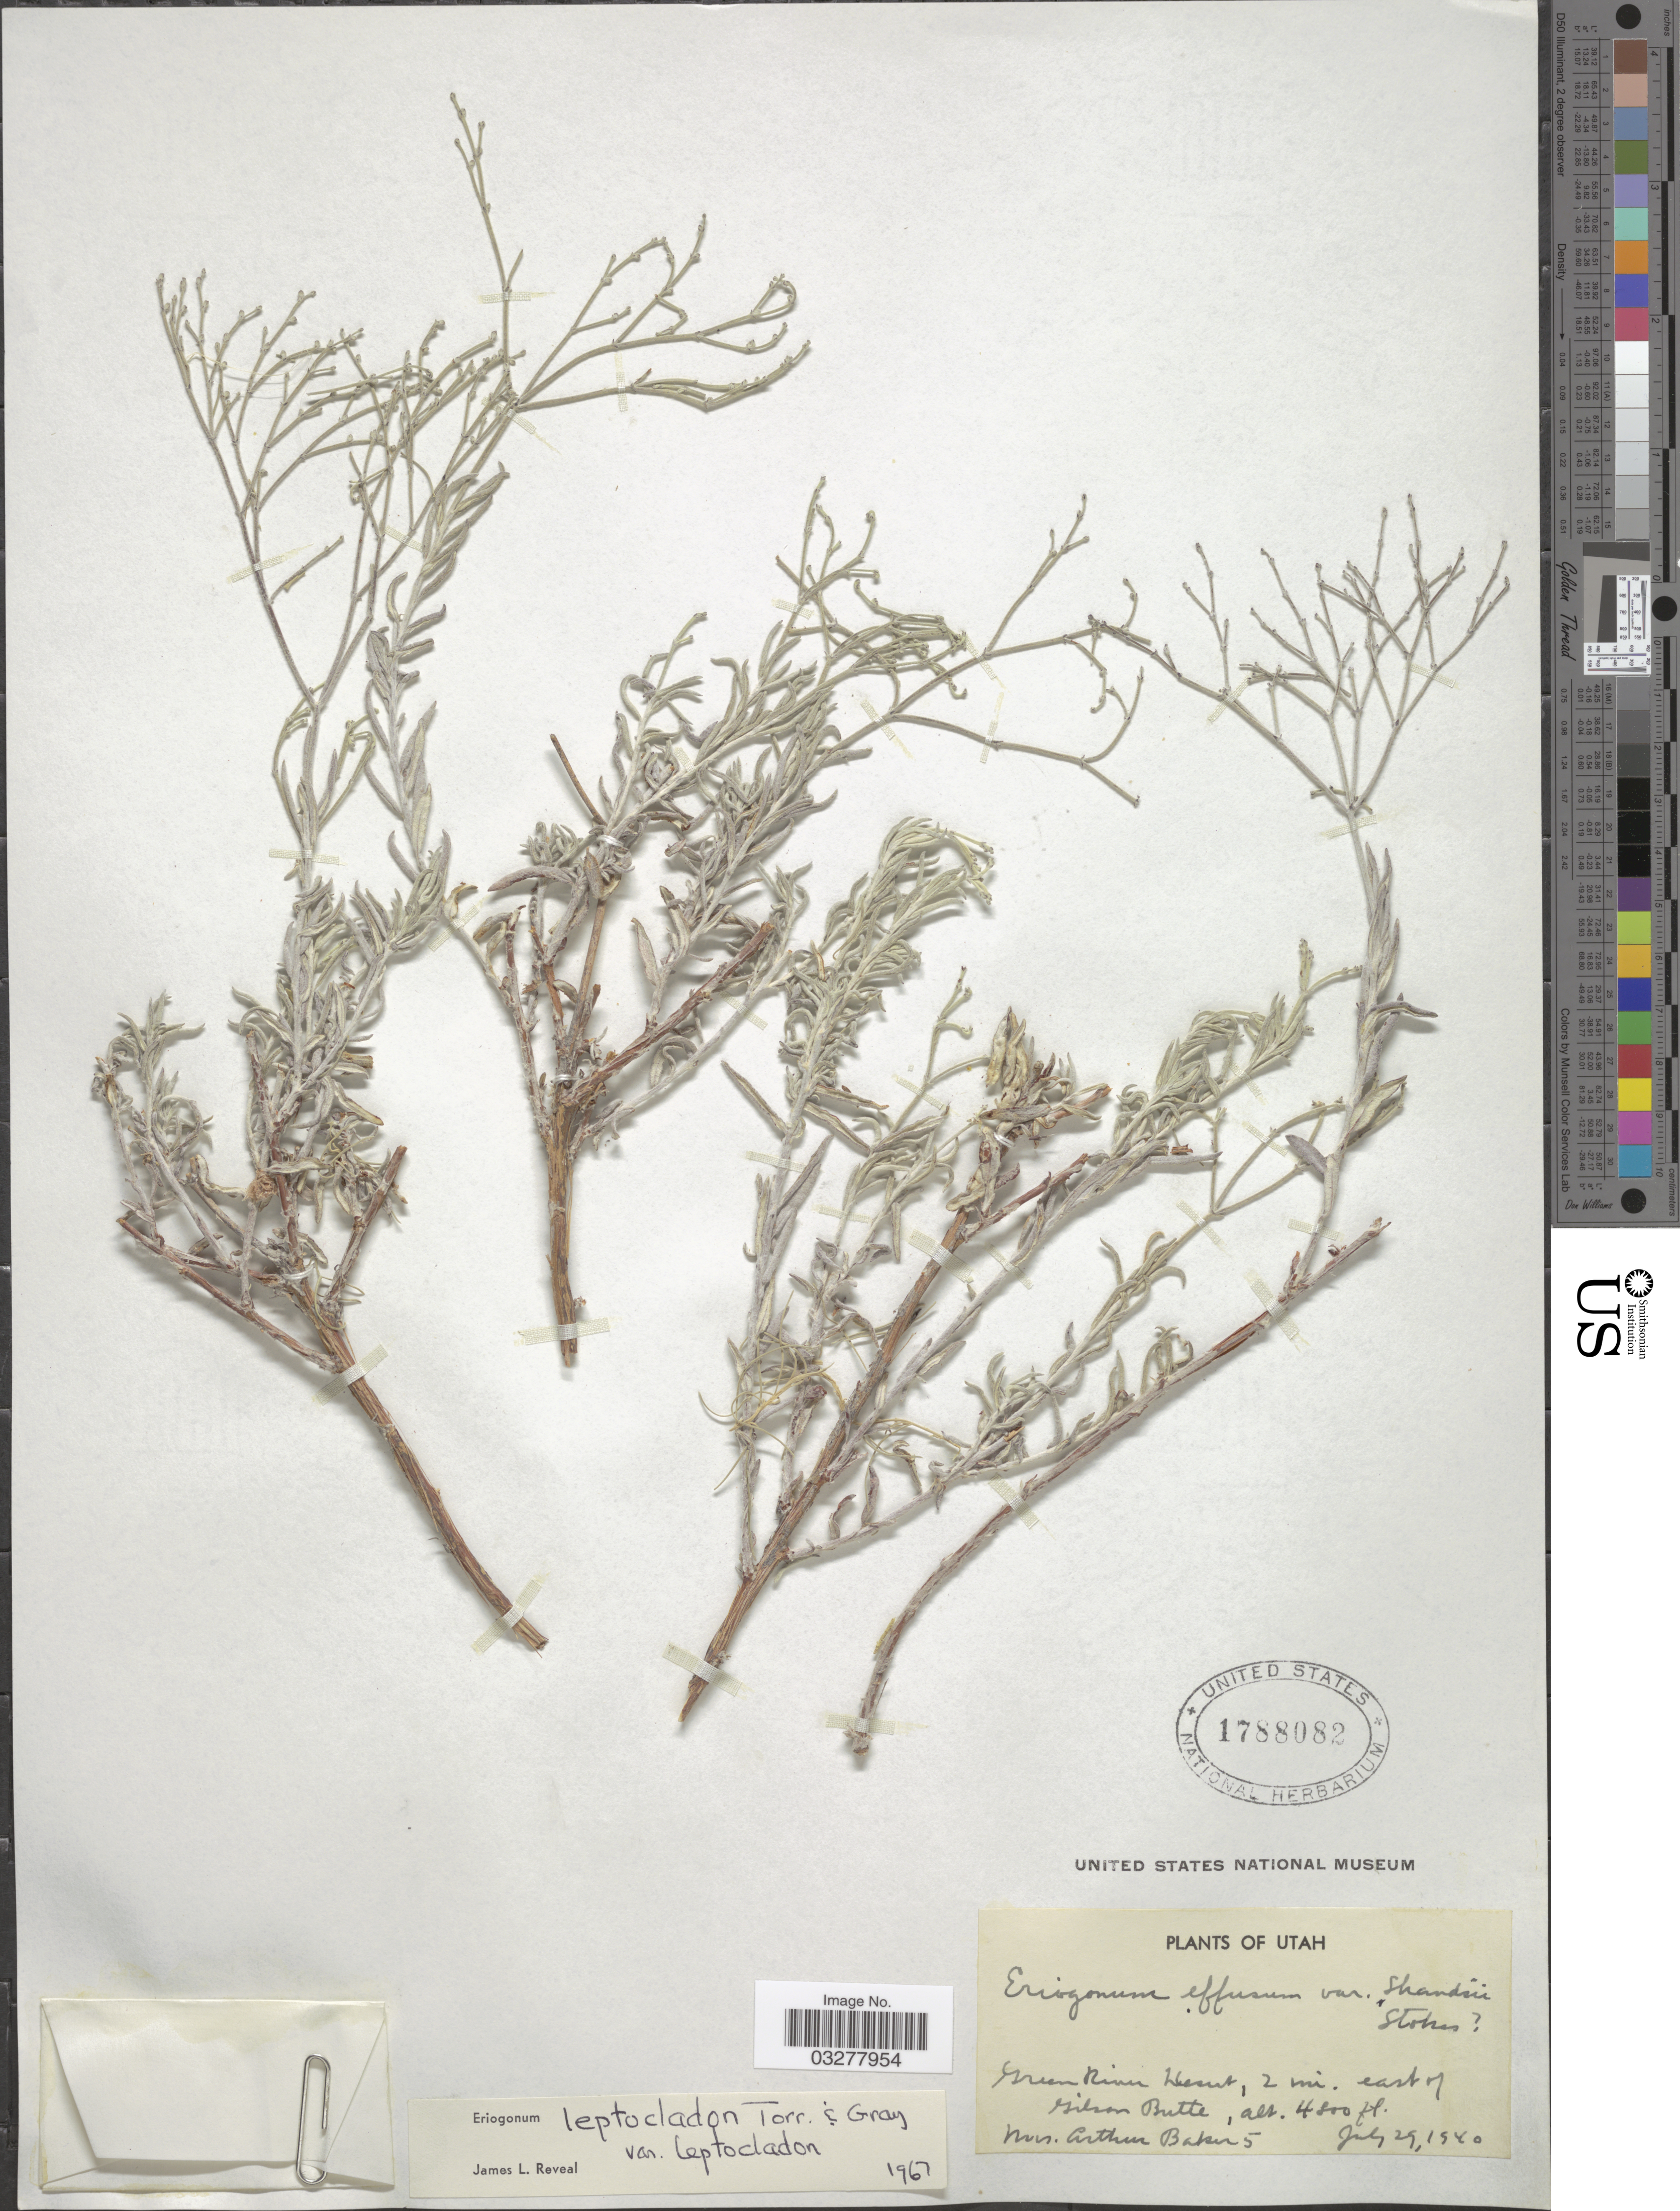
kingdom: Plantae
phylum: Tracheophyta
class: Magnoliopsida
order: Caryophyllales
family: Polygonaceae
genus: Eriogonum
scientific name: Eriogonum leptocladon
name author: Torr. & A. Gray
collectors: A. Baker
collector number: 5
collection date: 1940-07-29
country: United States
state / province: Utah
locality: Green River Desert, 2 mi. east of Gilson Butte.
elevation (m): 1463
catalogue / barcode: US 1788082